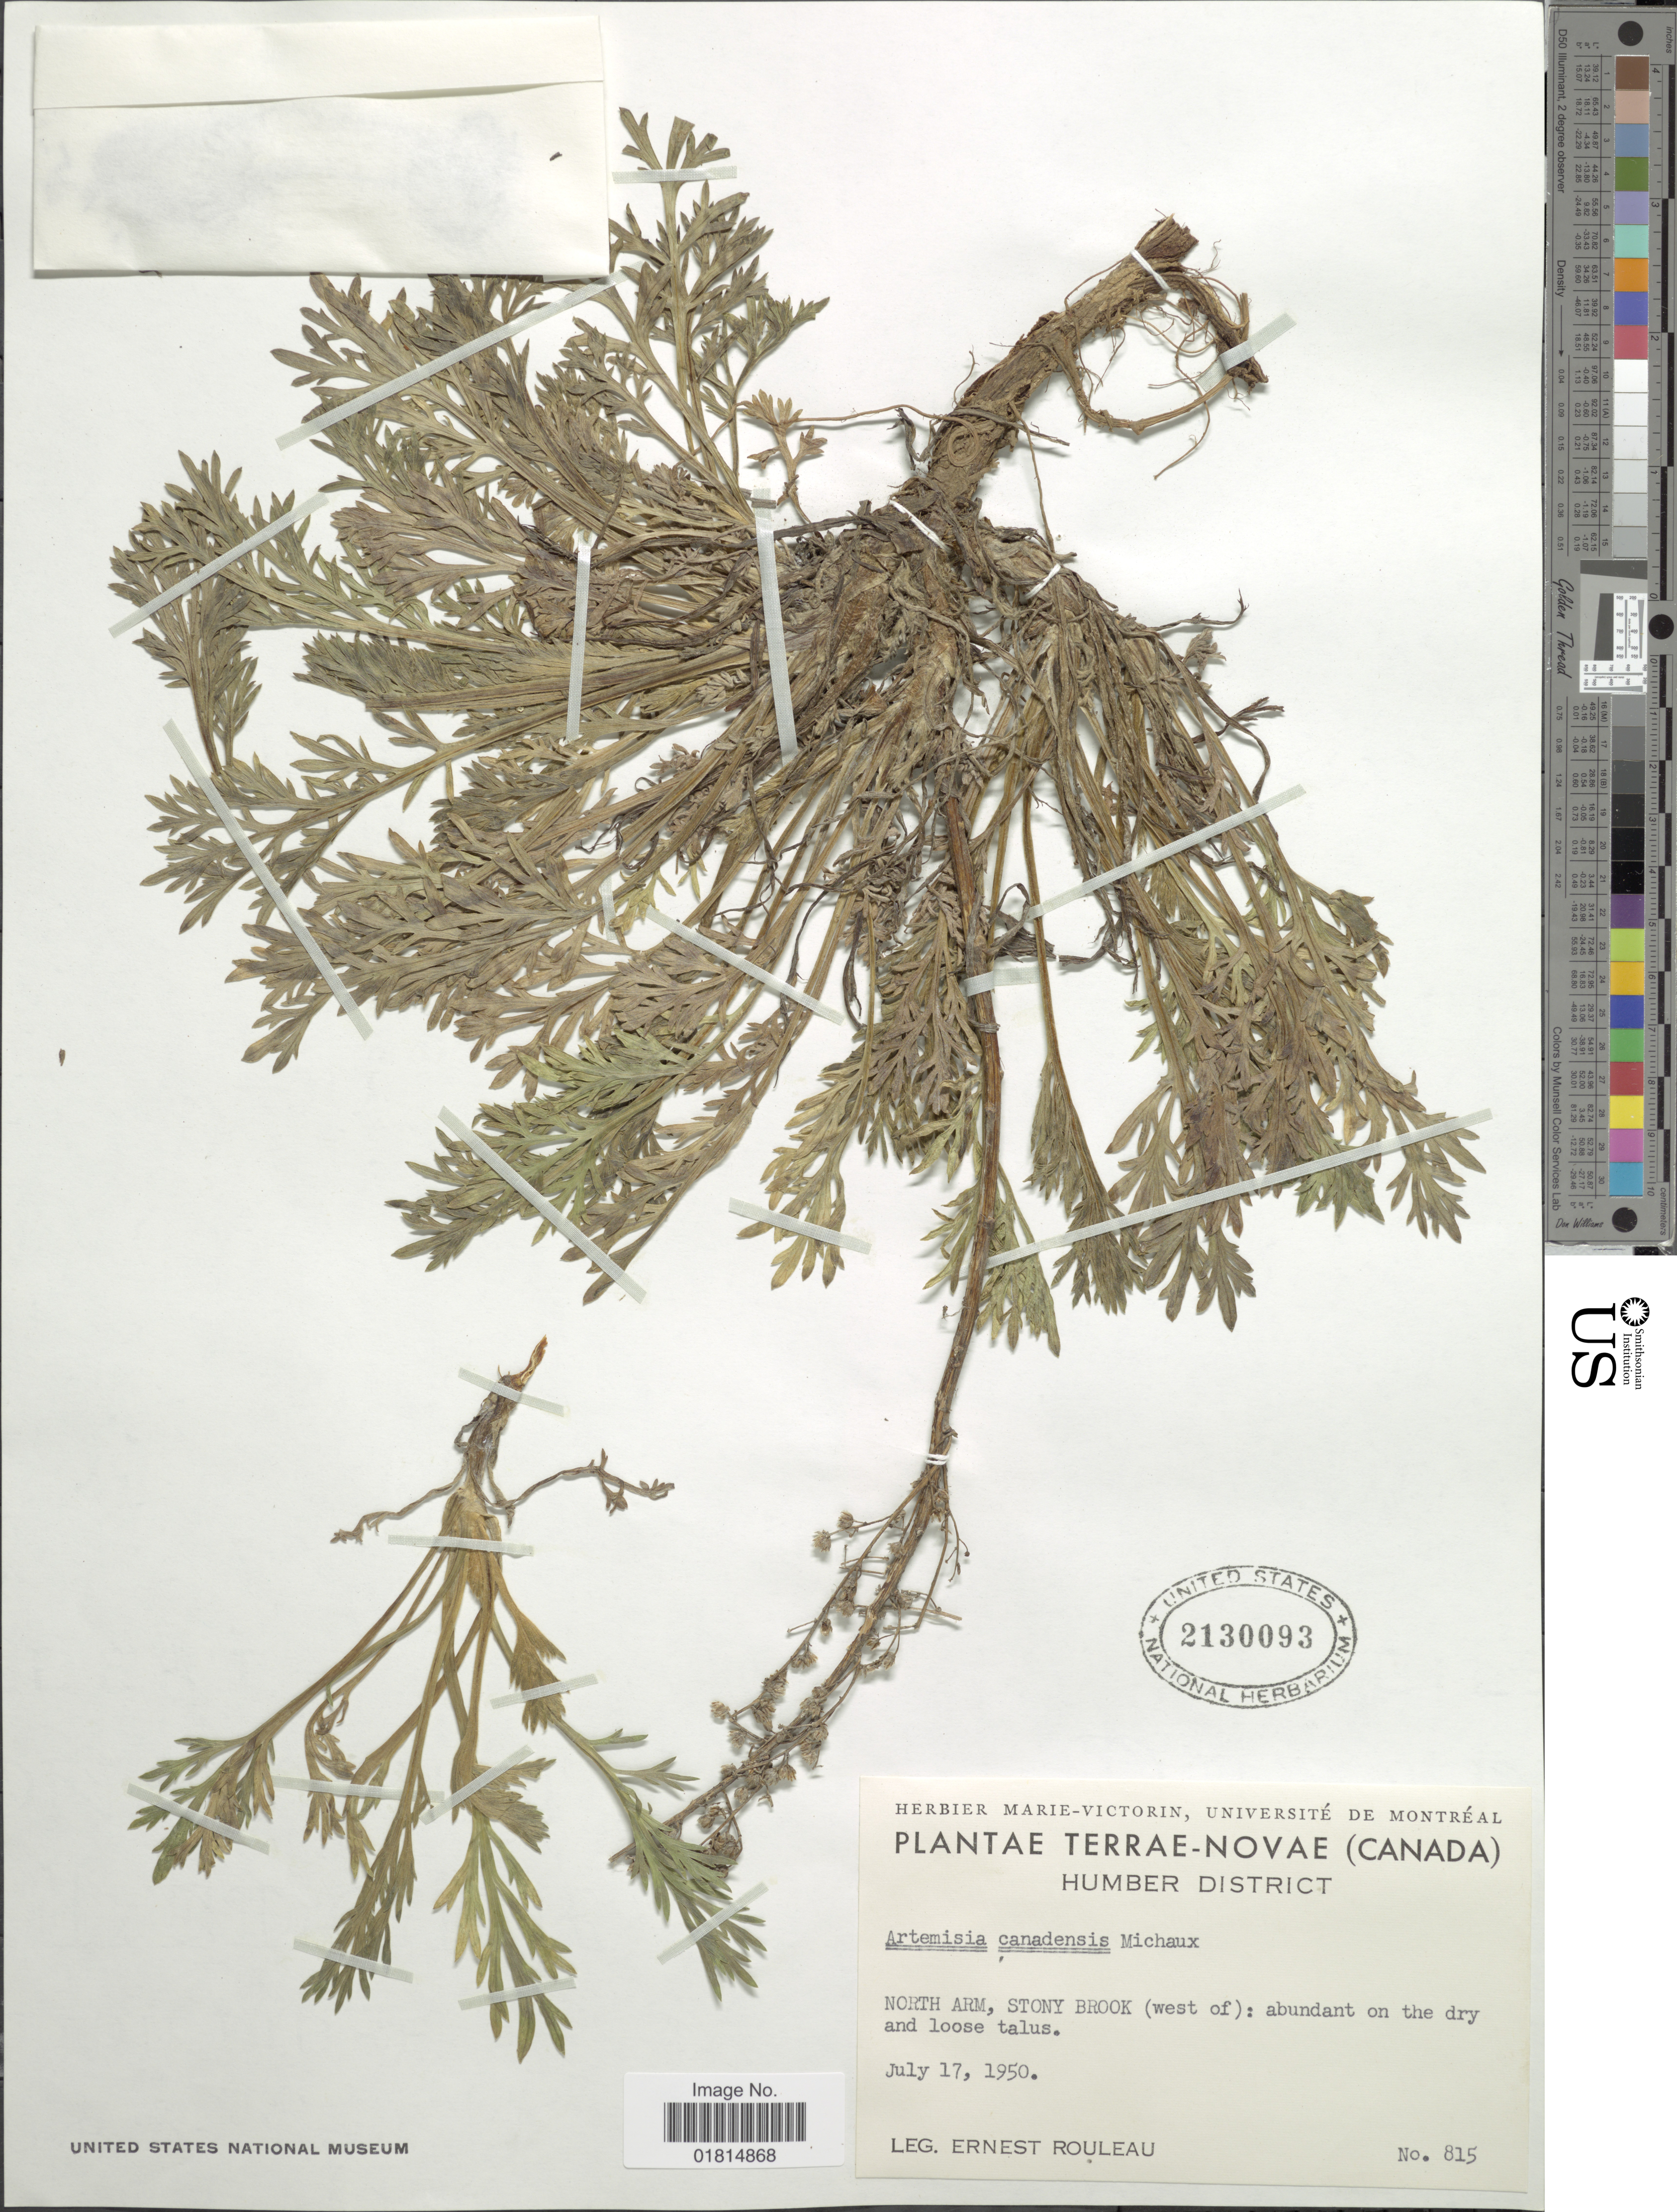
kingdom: Plantae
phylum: Tracheophyta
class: Magnoliopsida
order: Asterales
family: Asteraceae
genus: Artemisia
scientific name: Artemisia canadensis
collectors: J. Rouleau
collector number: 815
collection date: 1950-07-17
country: Canada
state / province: Newfoundland and Labrador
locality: Terrae-Novae (Canada). Humber District. North Arm, Stony Brook (west of): abundant on the dry and loose talus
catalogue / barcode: US 2130093